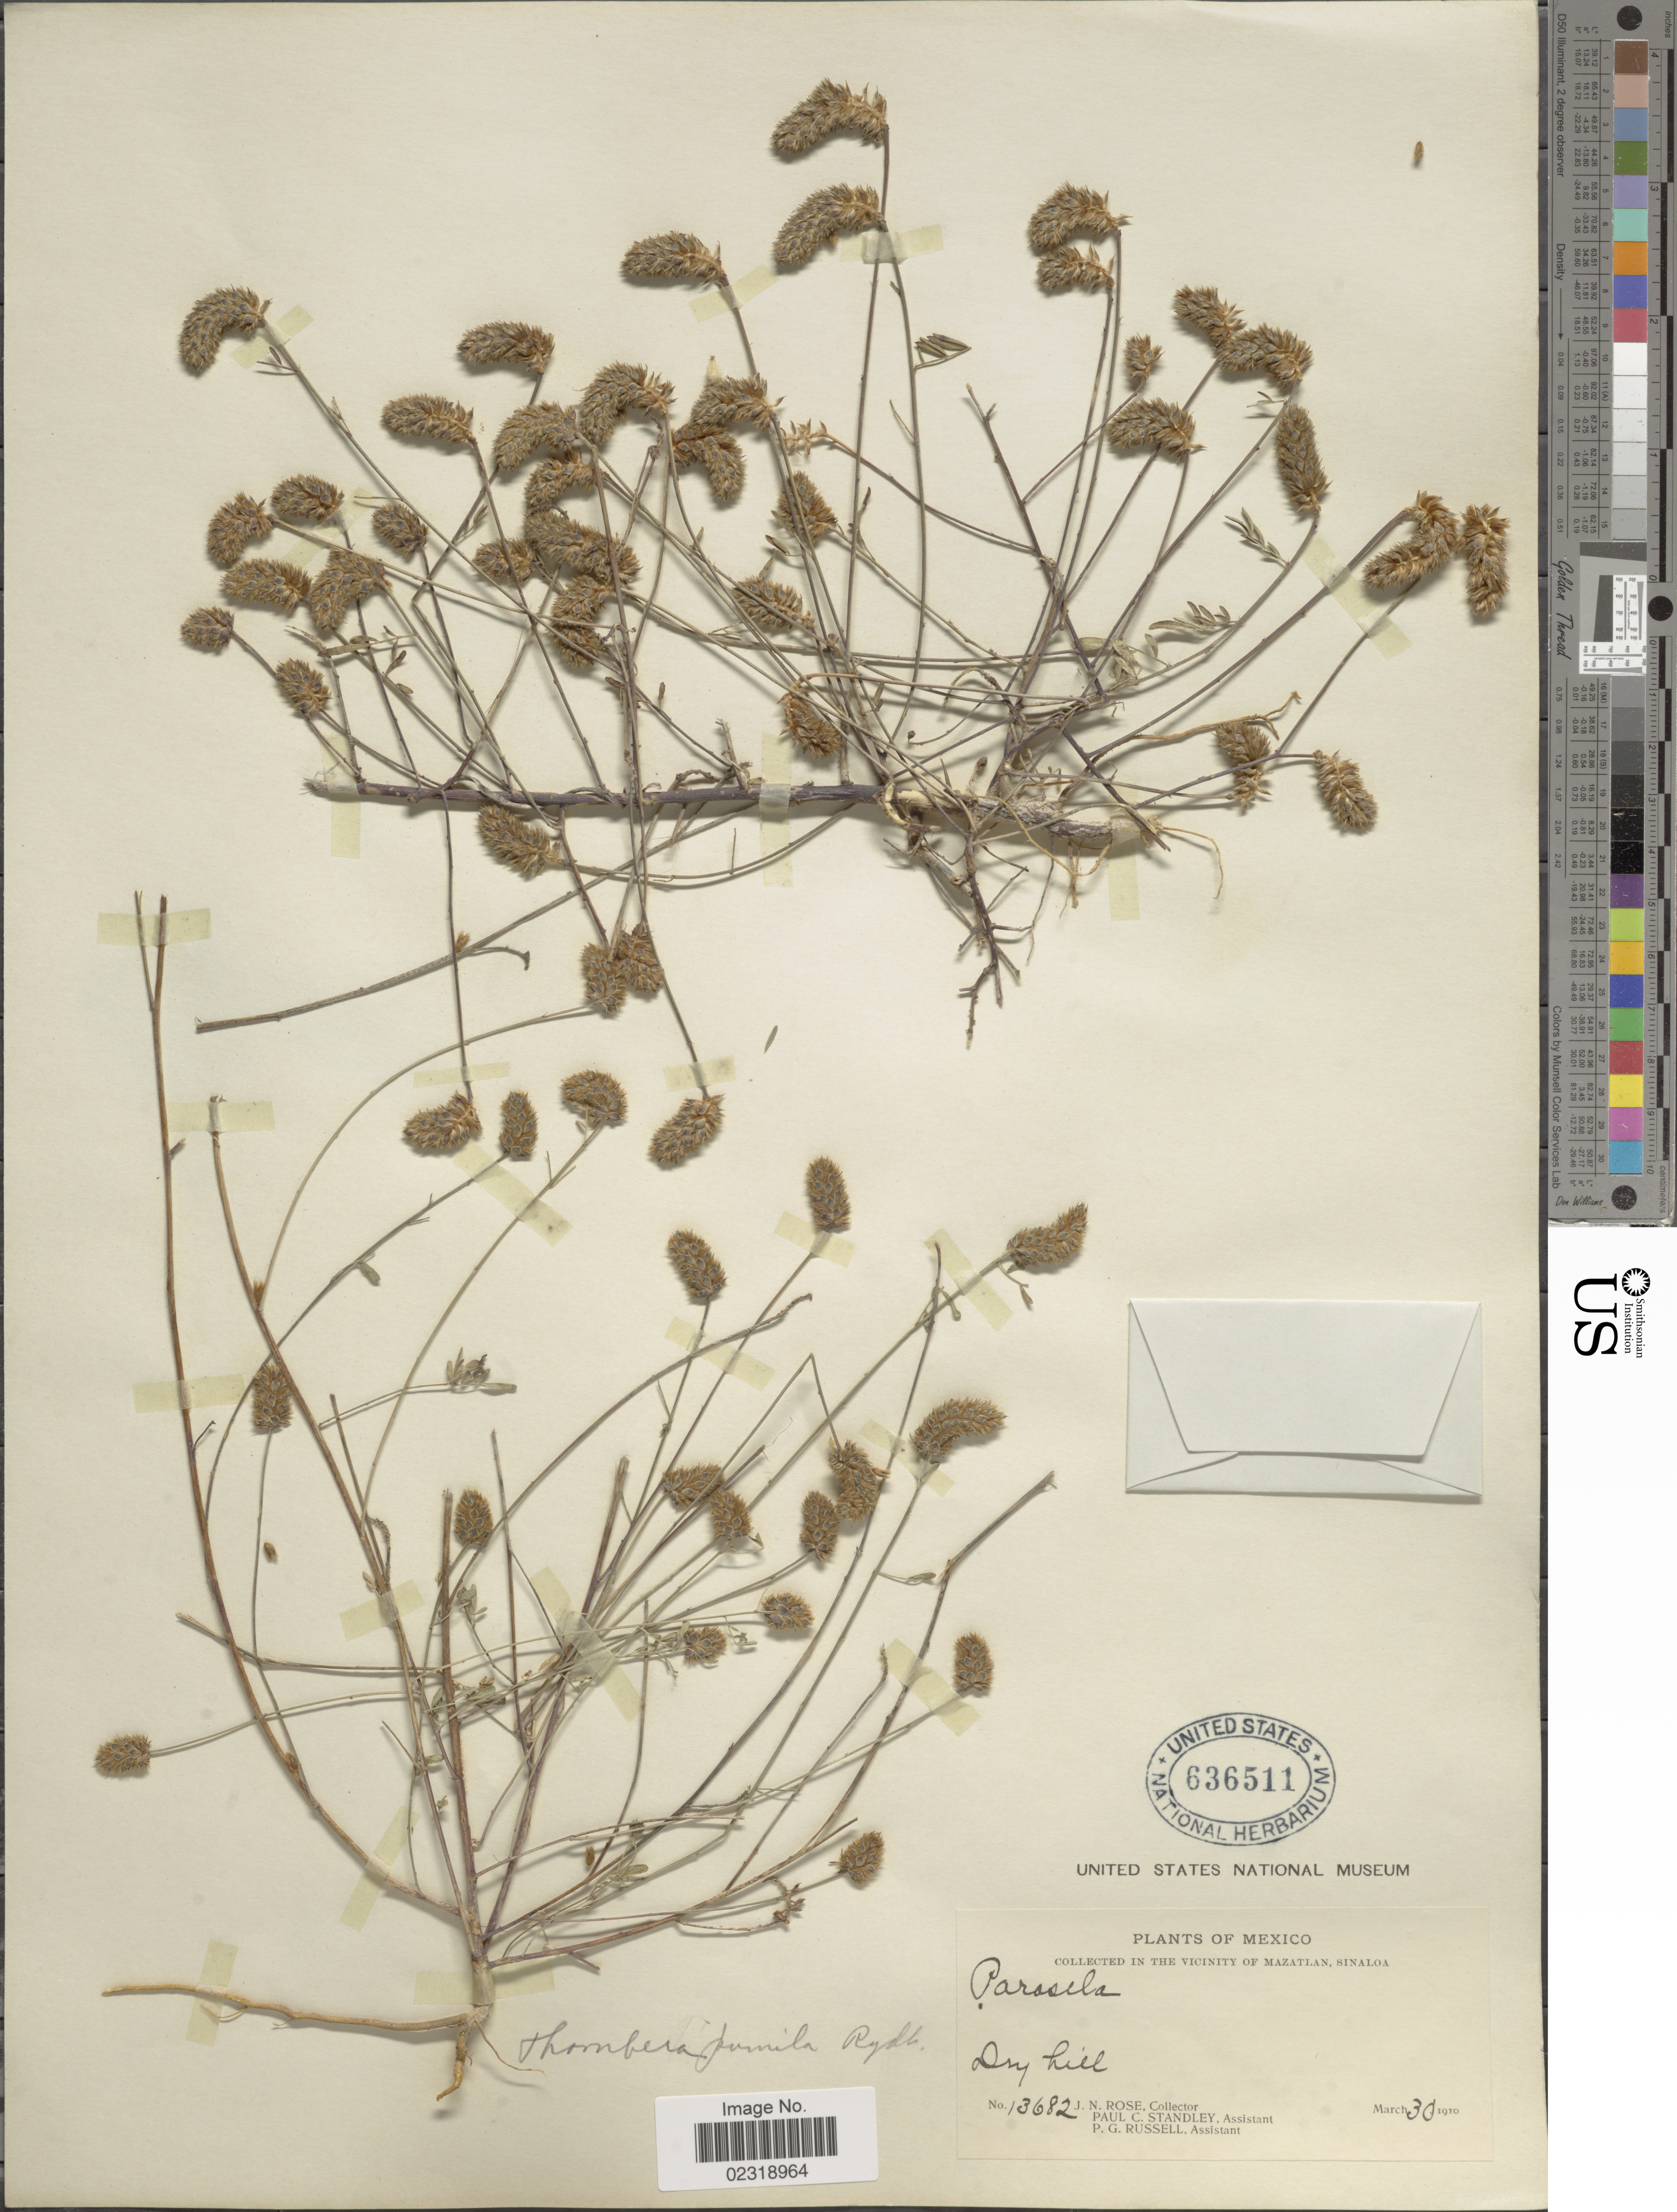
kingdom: Plantae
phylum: Tracheophyta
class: Magnoliopsida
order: Fabales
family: Fabaceae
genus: Dalea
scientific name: Dalea cliffortiana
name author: Willd.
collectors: J. N. Rose, P. C. Standley & P. G. Russell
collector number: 13682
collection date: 1910-03-30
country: Mexico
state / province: Sinaloa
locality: In the vicinity of Rosario, dry hill.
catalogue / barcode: US 636511